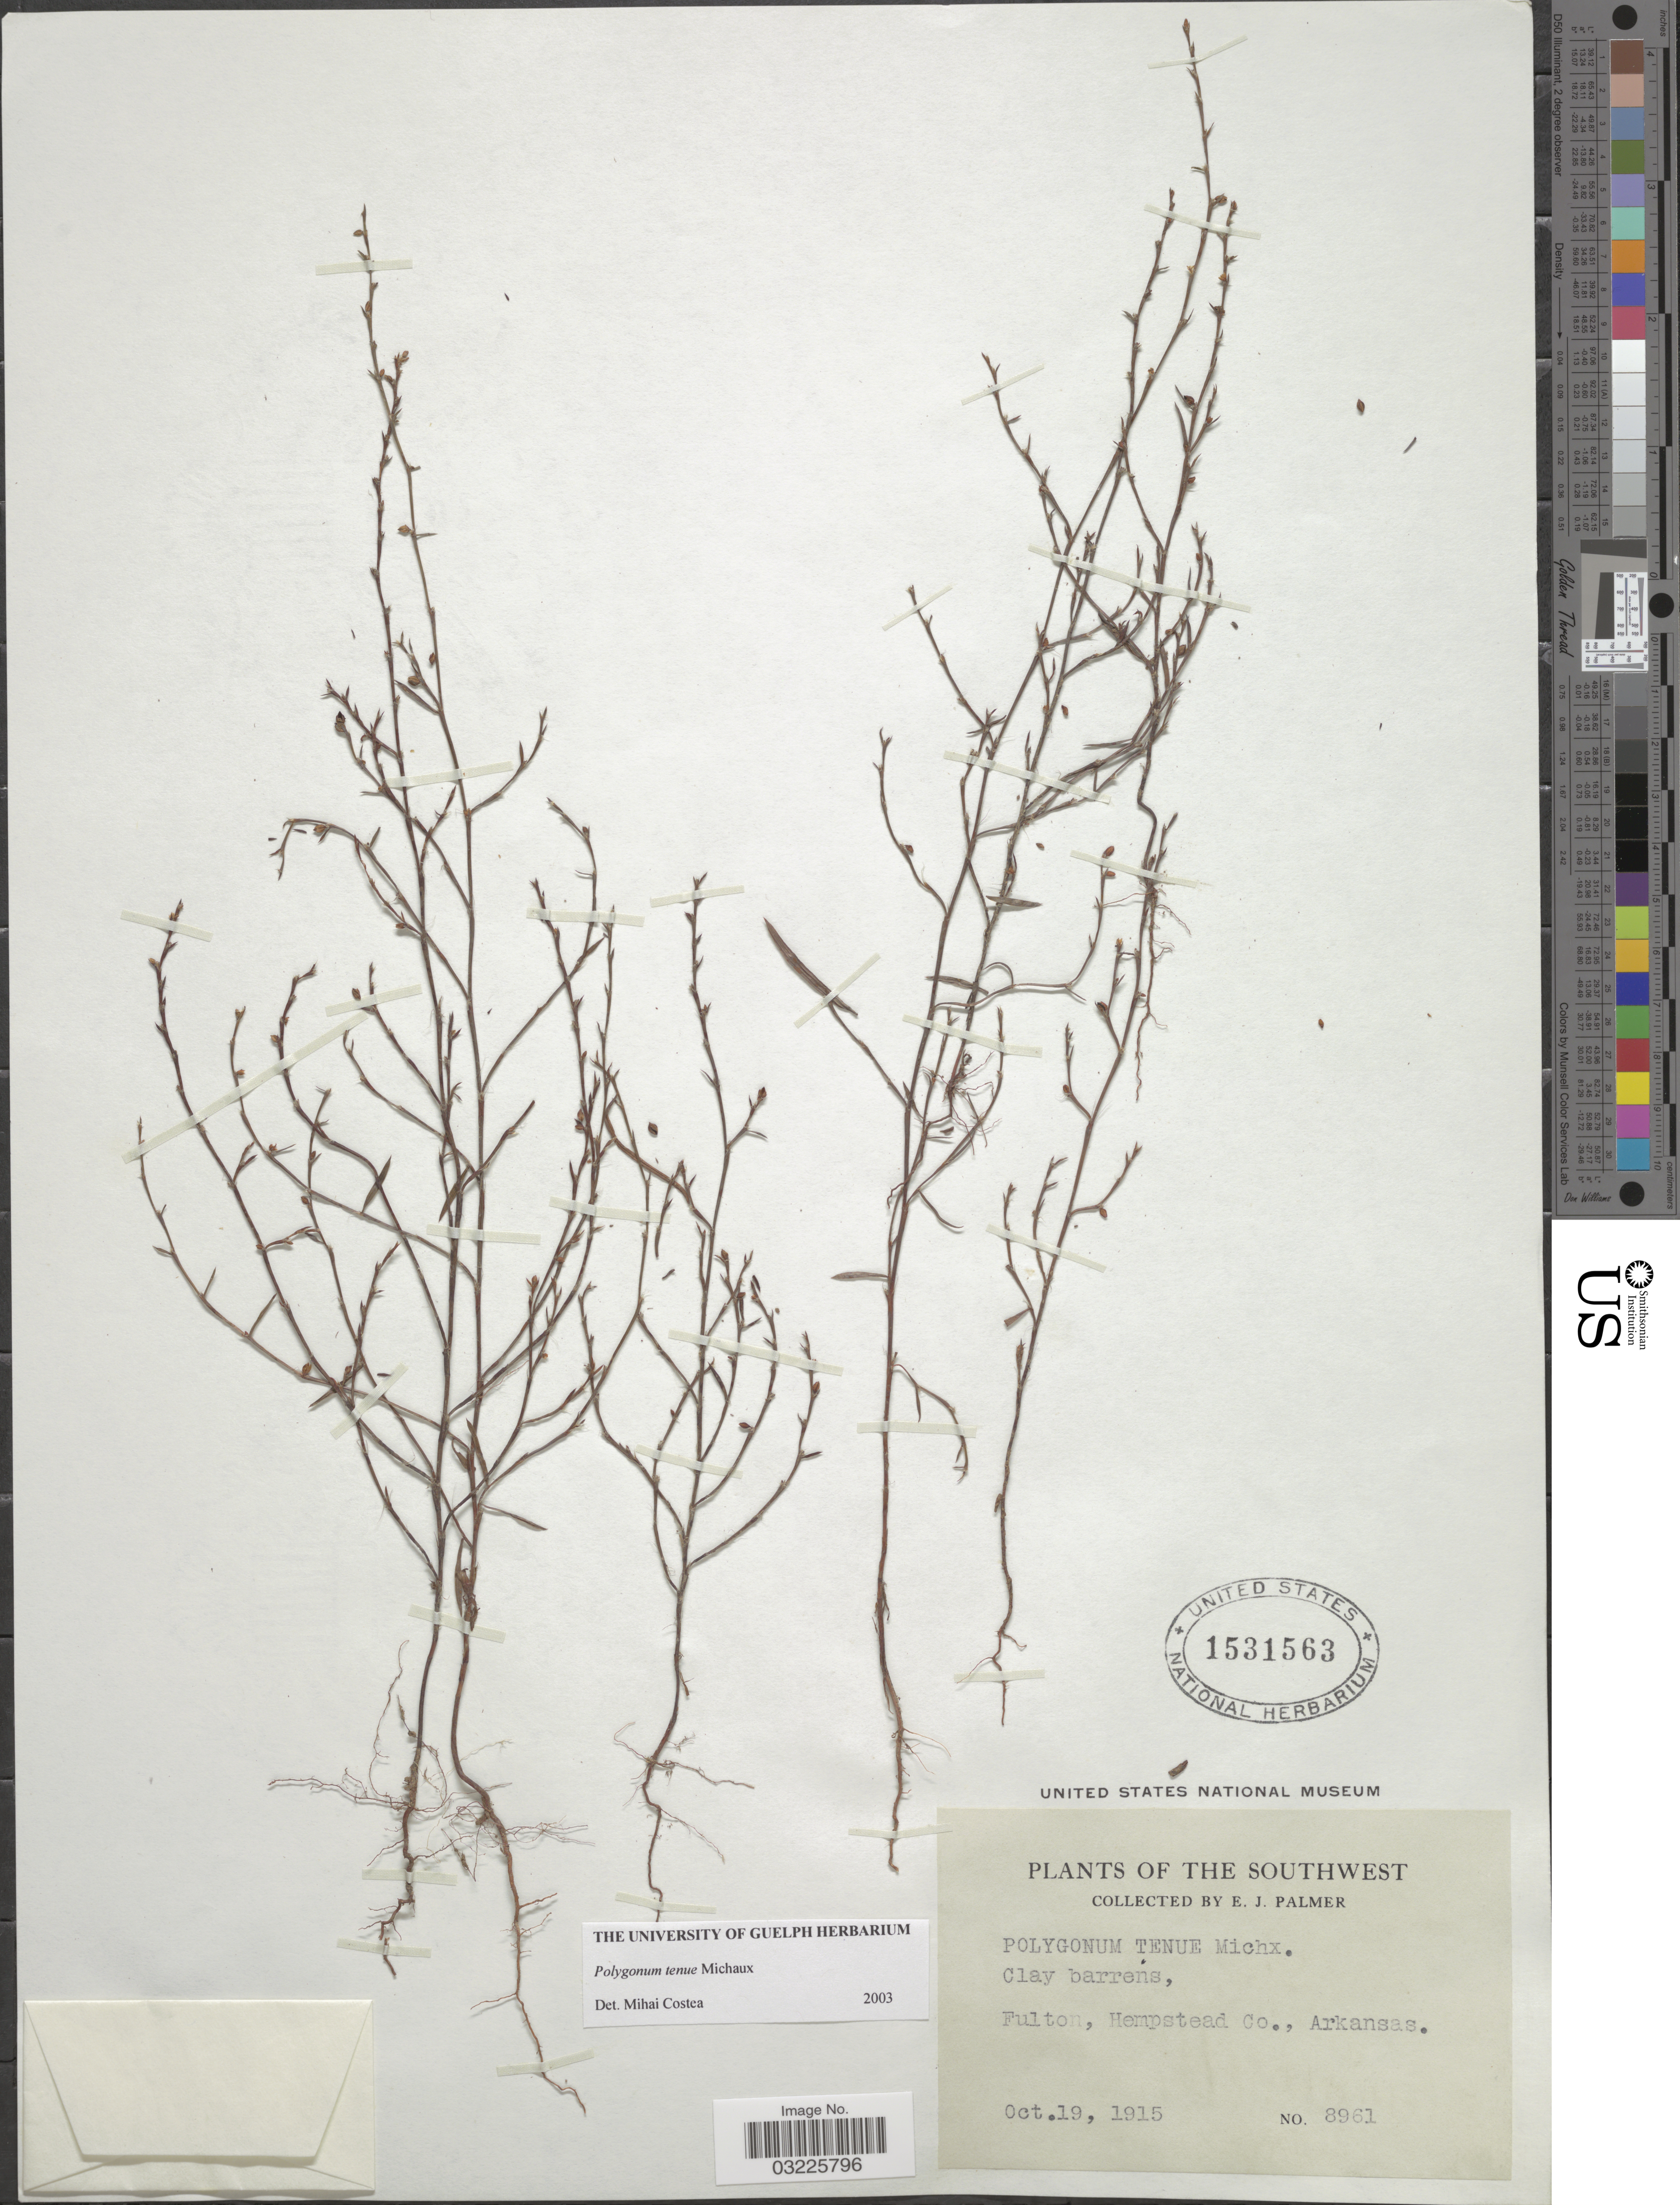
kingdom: Plantae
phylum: Tracheophyta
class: Magnoliopsida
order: Caryophyllales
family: Polygonaceae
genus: Polygonum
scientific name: Polygonum tenue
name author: F. Michx.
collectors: E. J. Palmer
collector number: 8961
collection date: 1915-10-19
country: United States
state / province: Arkansas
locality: Fulton, Hempstead Co.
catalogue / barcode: US 1531563